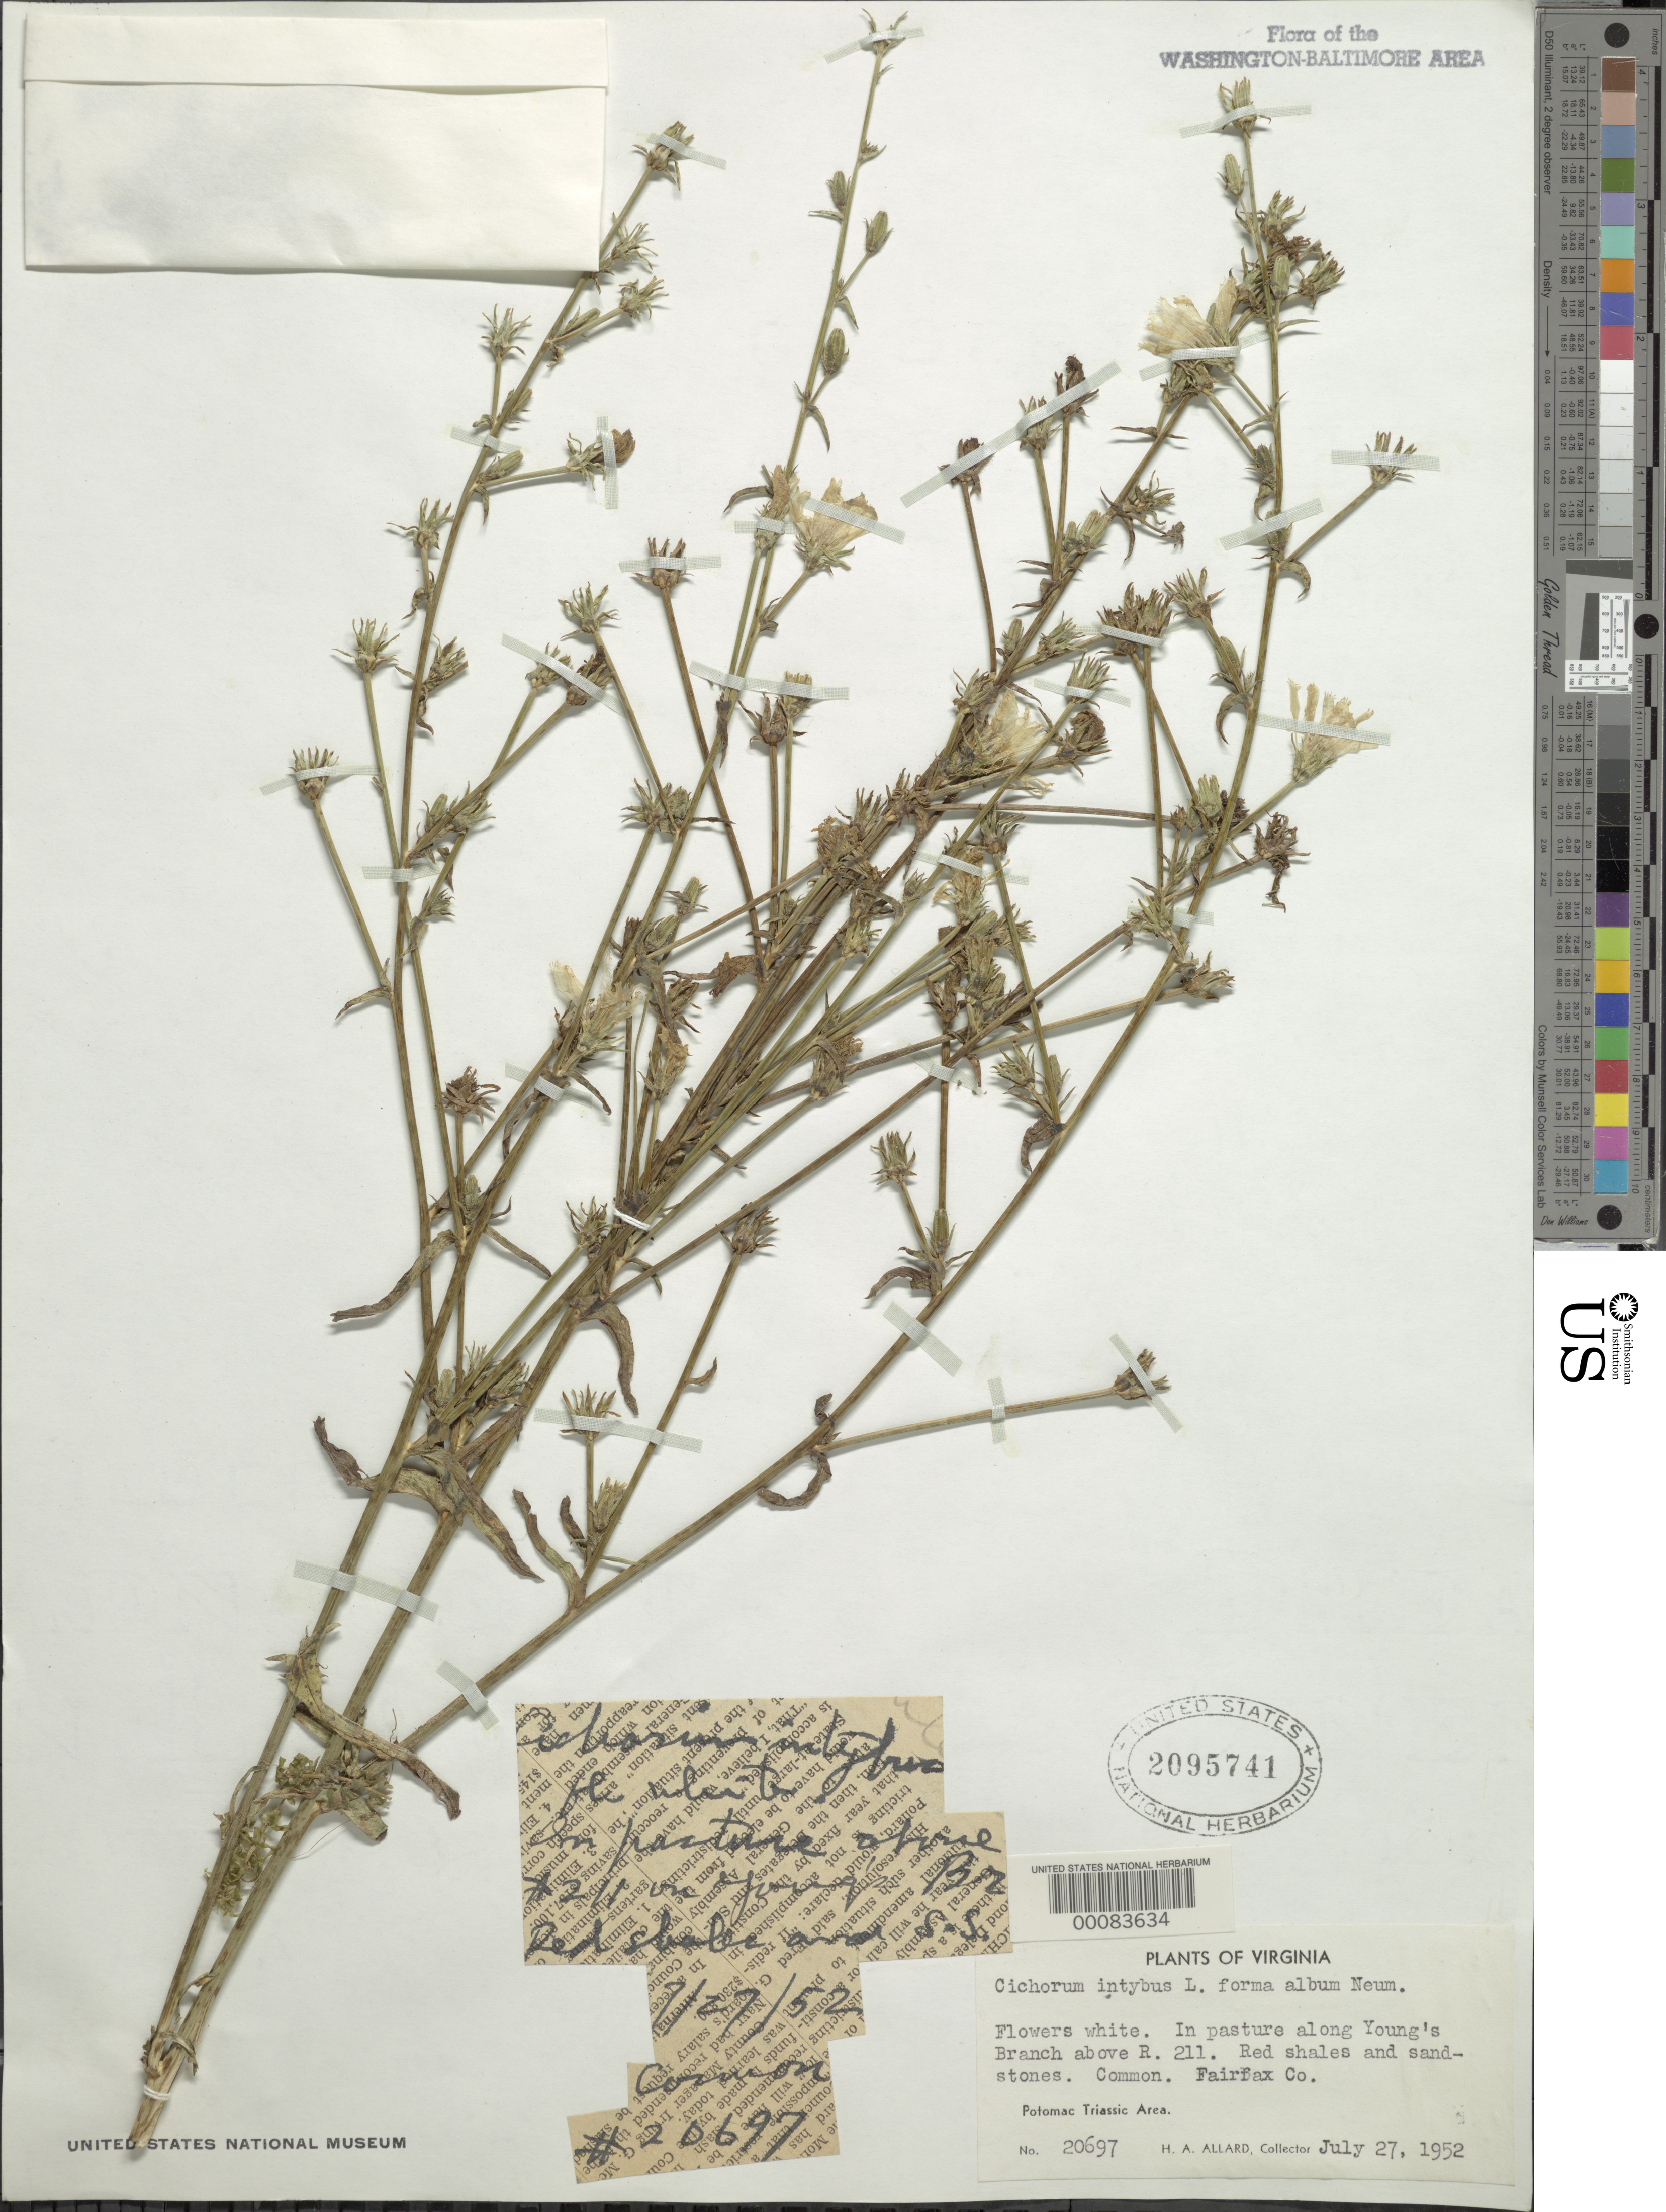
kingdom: Plantae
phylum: Tracheophyta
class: Magnoliopsida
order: Asterales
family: Asteraceae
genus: Cichorium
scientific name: Cichorium intybus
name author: L.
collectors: H. A. Allard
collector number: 20697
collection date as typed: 27 Jul 1952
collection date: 1952-07-27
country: United States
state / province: Virginia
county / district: Fairfax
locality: Youngs Branch above Rt. 211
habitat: Pasture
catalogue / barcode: US 2095741